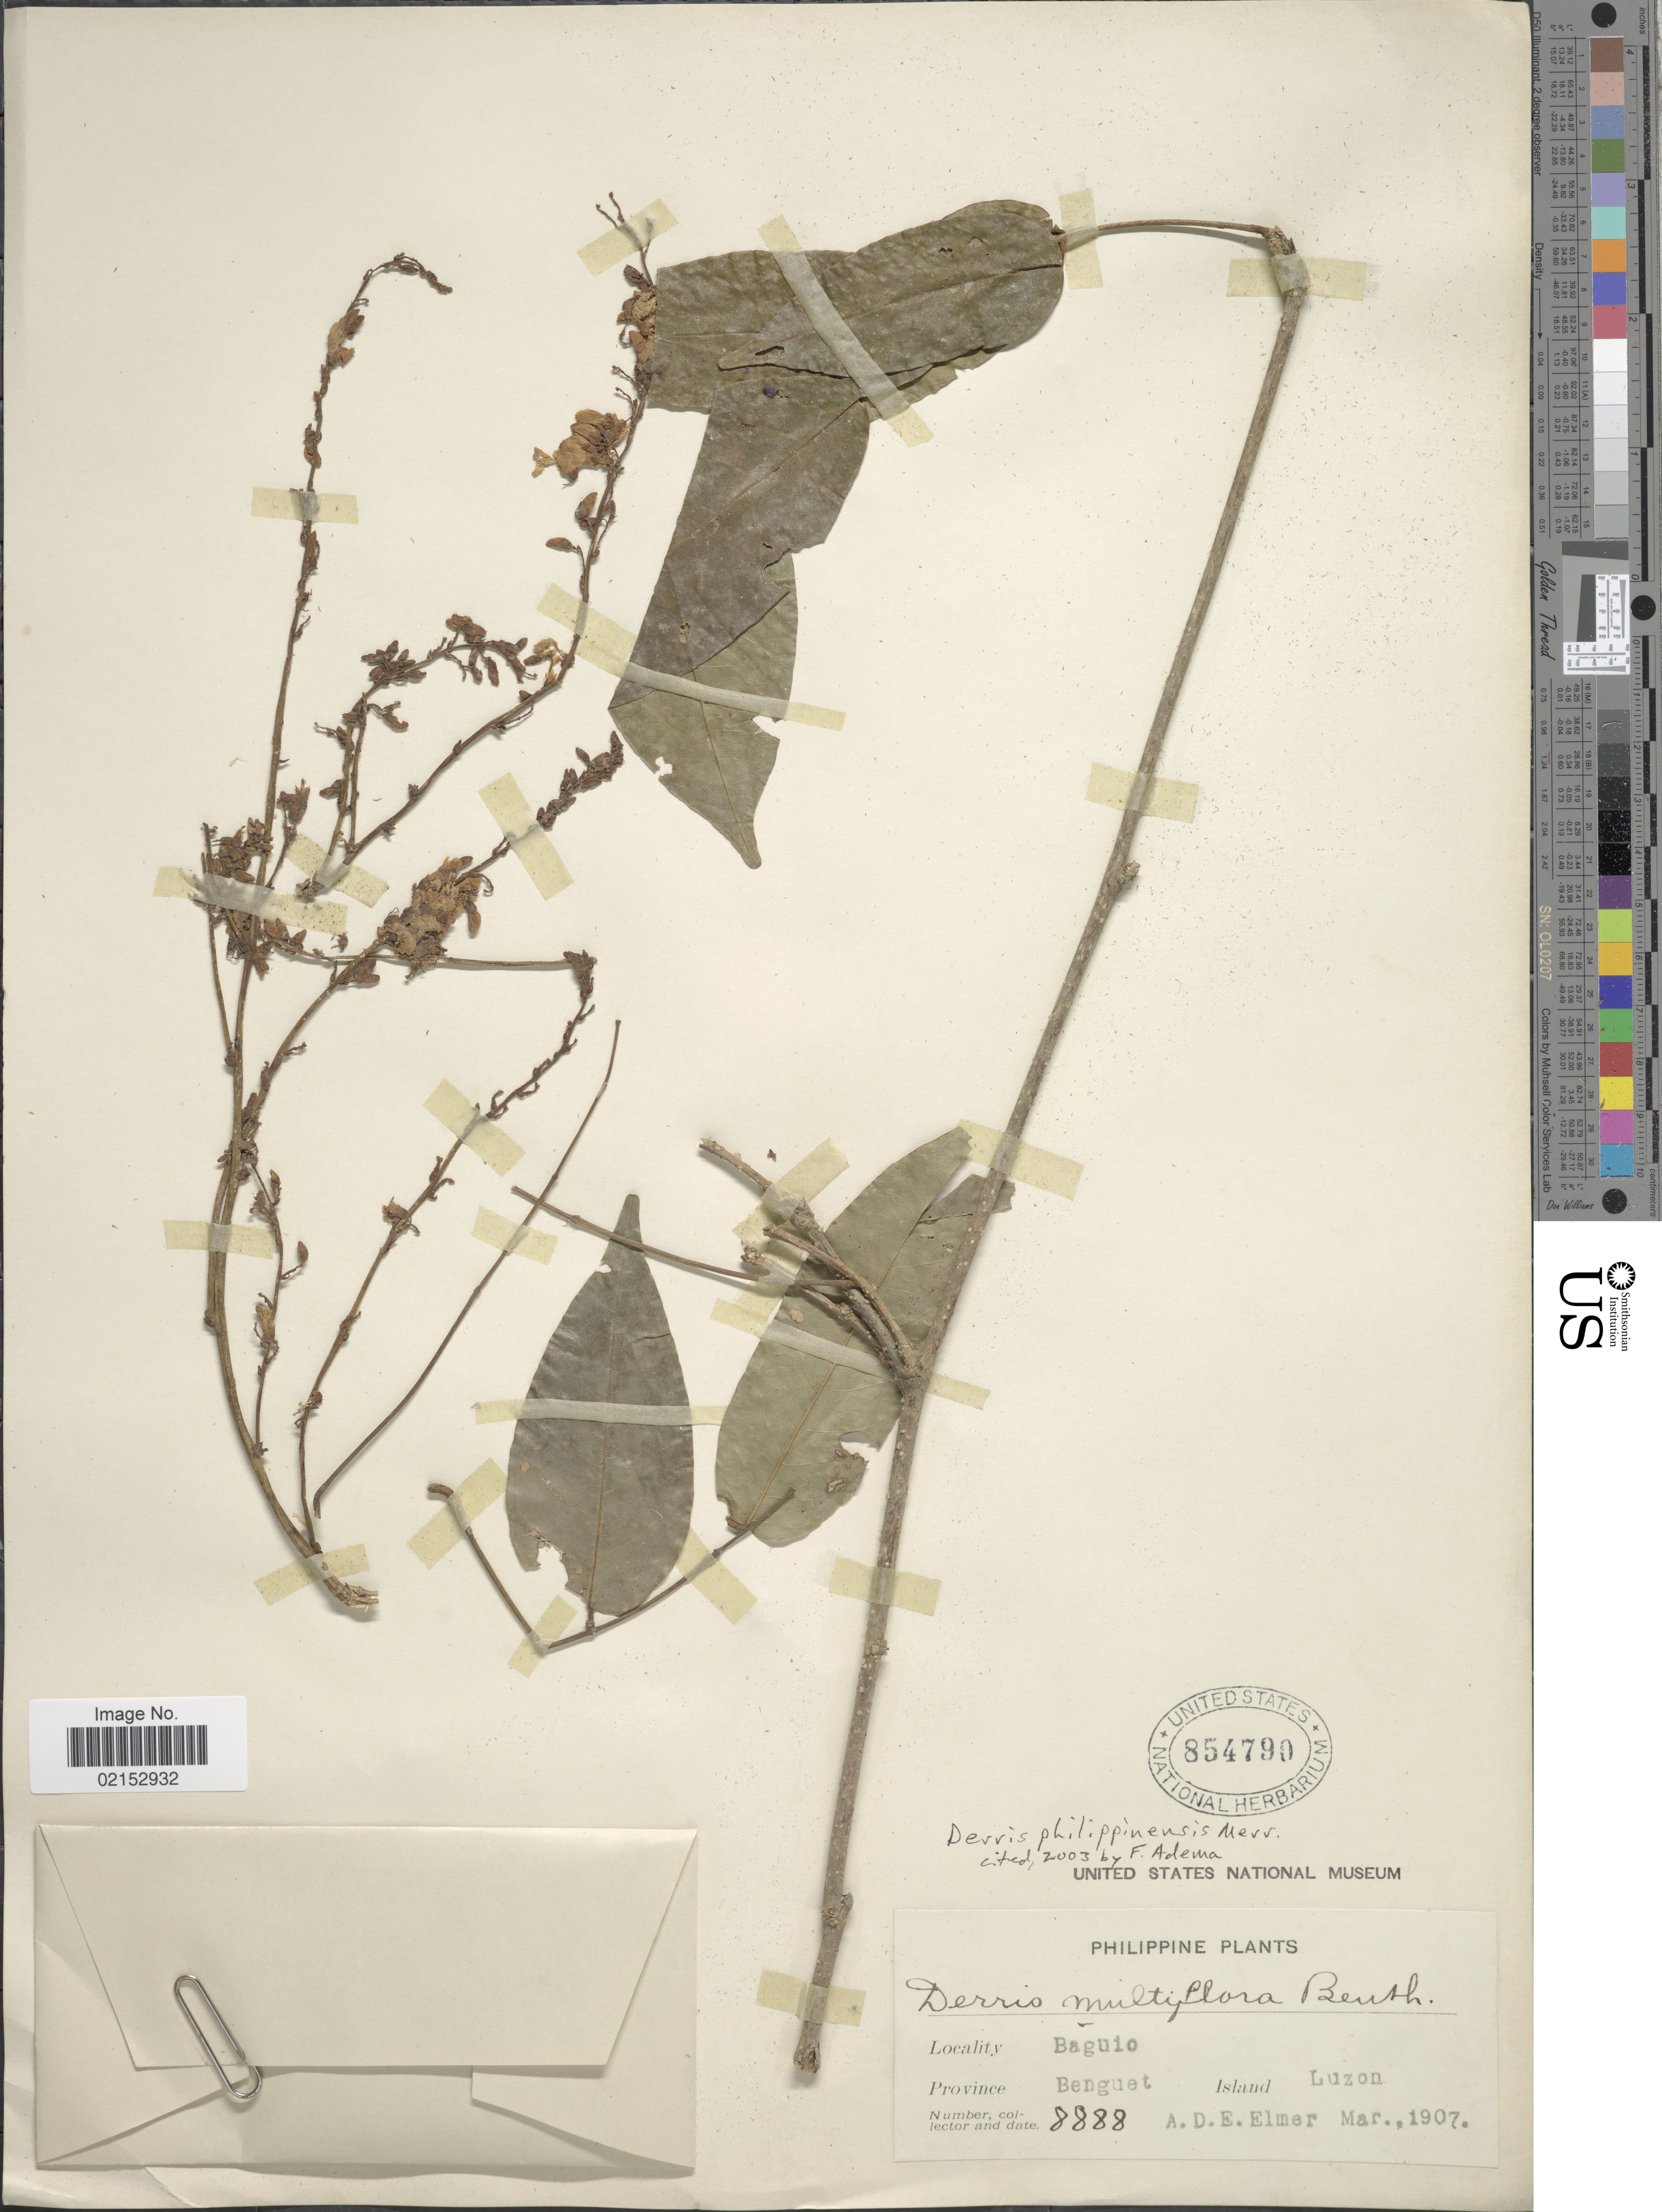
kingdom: Plantae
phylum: Tracheophyta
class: Magnoliopsida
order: Fabales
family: Fabaceae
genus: Brachypterum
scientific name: Brachypterum philippinense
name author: (Merr.) Adema & Sirich.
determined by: Strong, Mark T., (BOT), Smithsonian Institution - National Museum of Natural History (UNITED STATES)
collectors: A. D. E. Elmer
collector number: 8888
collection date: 1907-03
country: Philippines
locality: Baguio, Province Benguet, Island Luzon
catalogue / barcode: US 854790